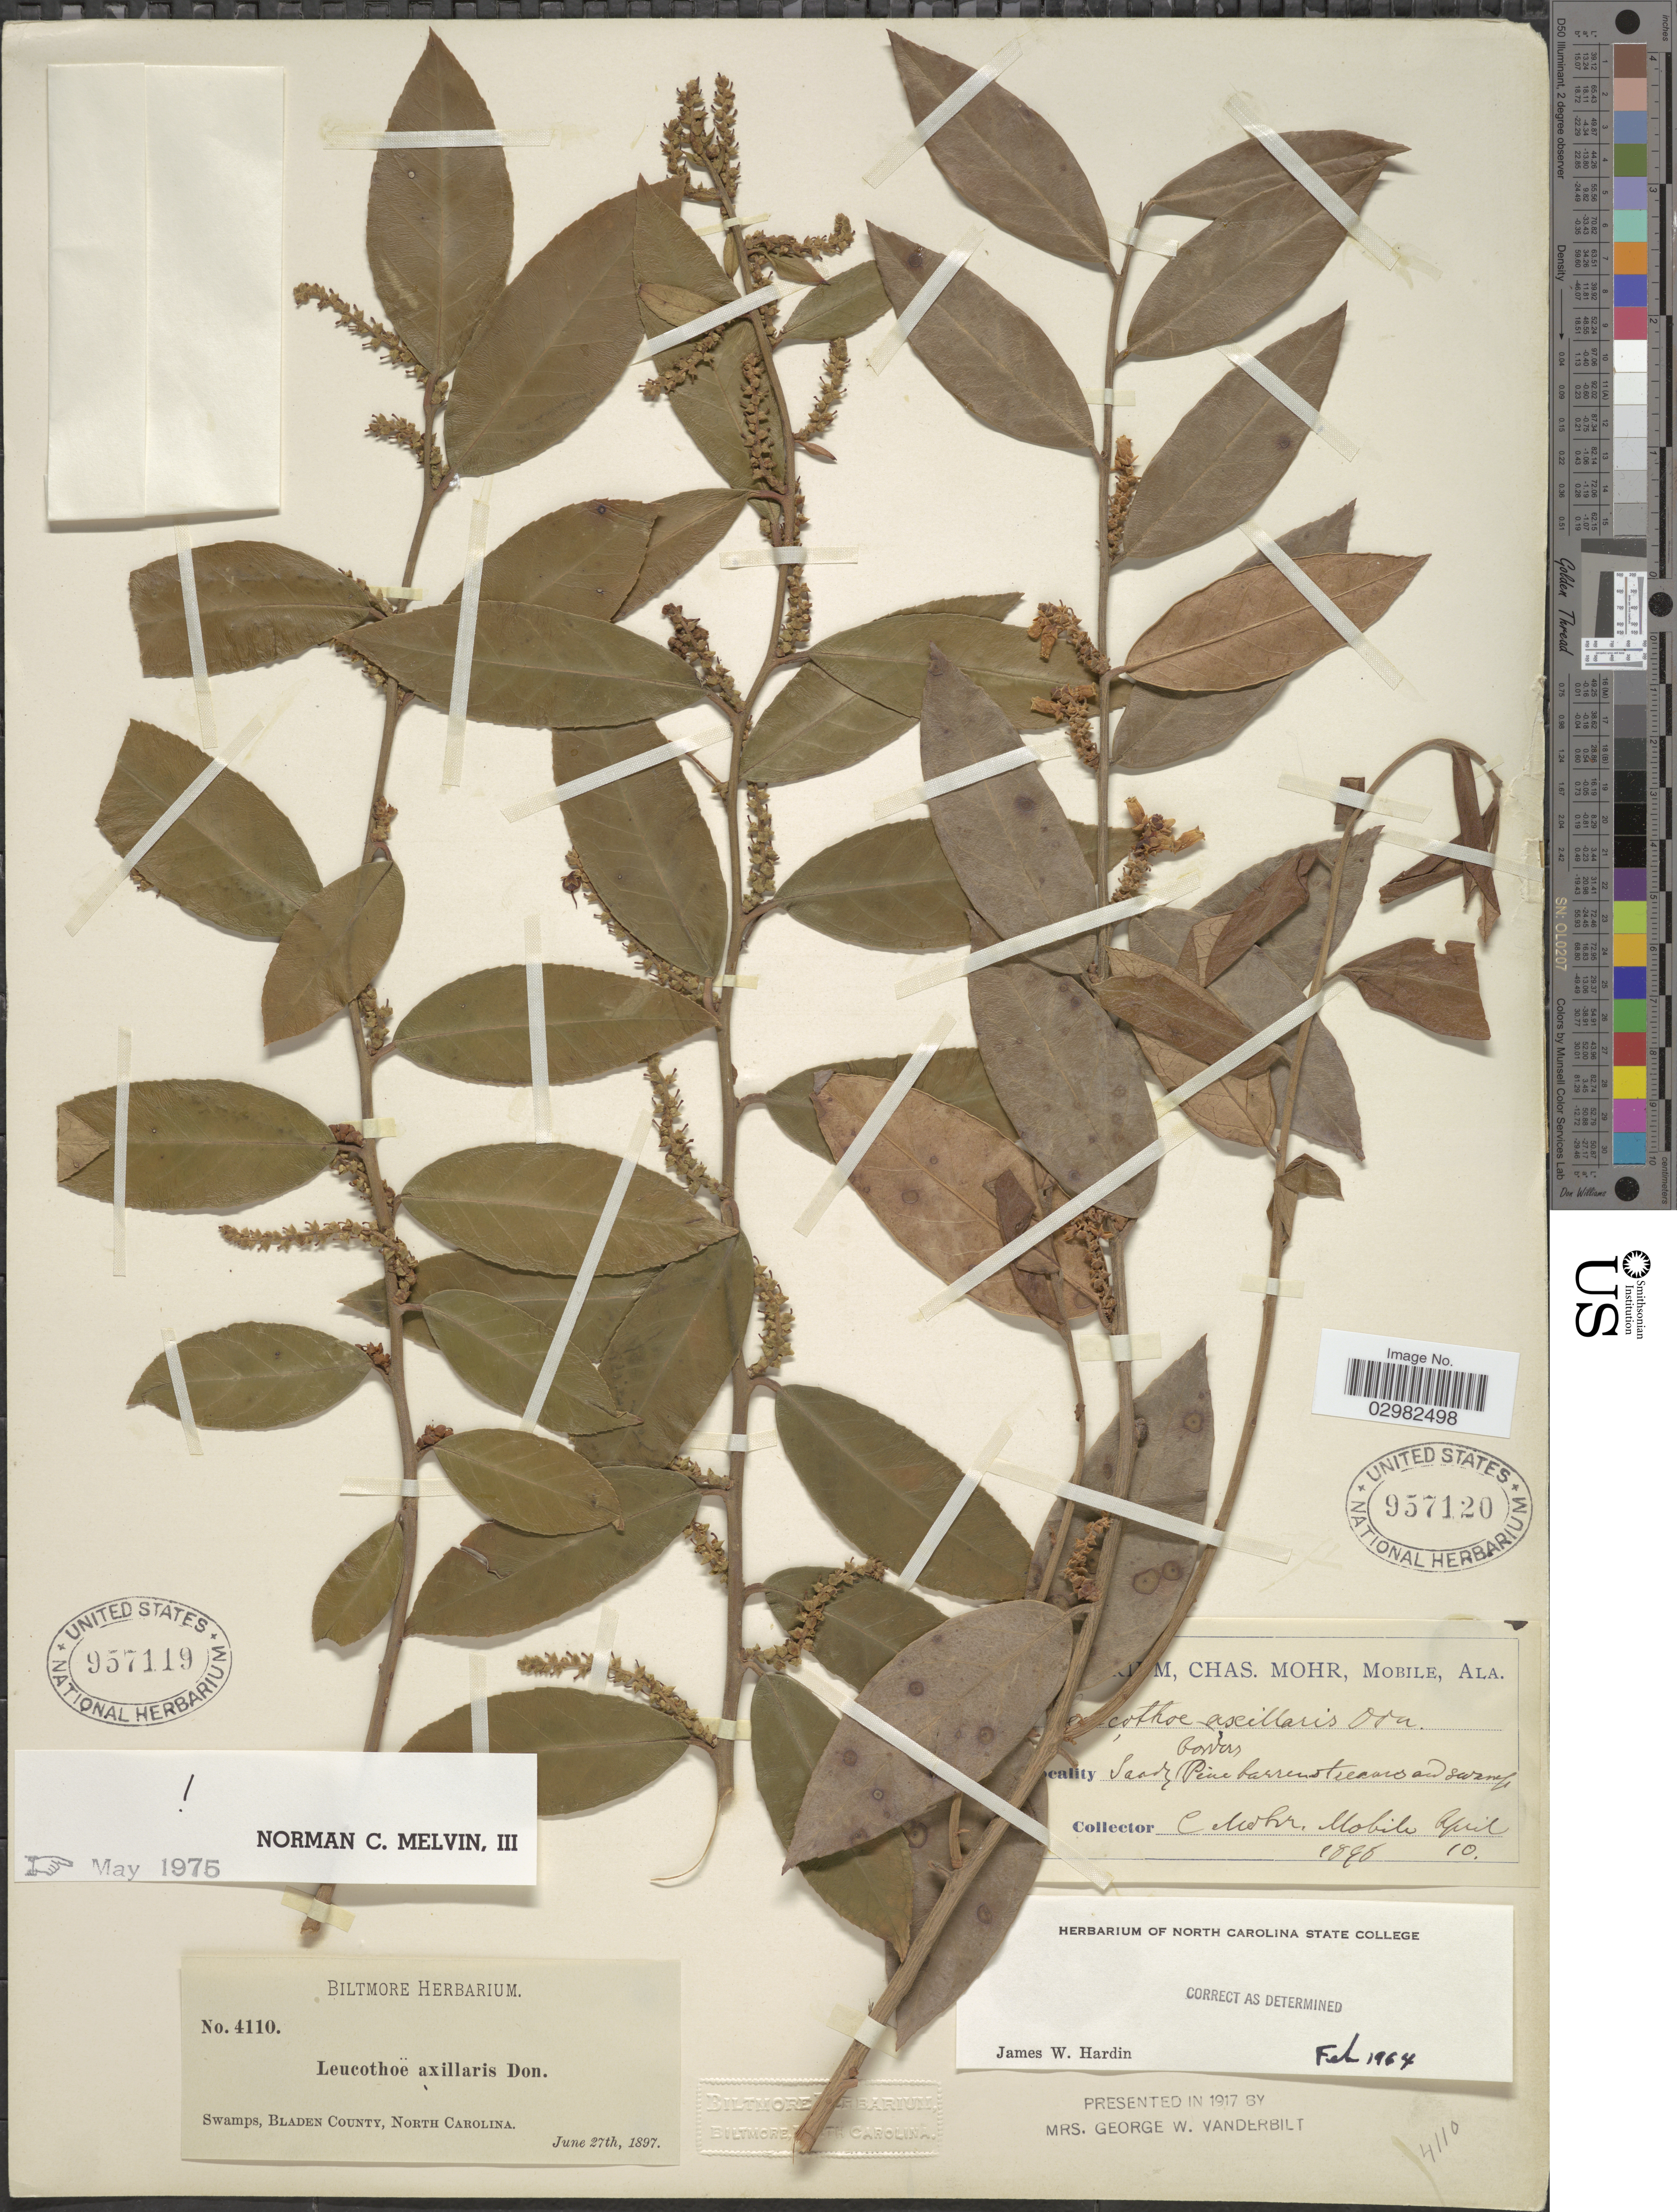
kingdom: Plantae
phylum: Tracheophyta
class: Magnoliopsida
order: Ericales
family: Ericaceae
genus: Leucothoe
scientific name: Leucothoë axillaris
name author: (Lam.) D. Don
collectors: C. T. Mohr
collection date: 1896-04-10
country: United States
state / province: Alabama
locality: Mobile.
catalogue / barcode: US 957120